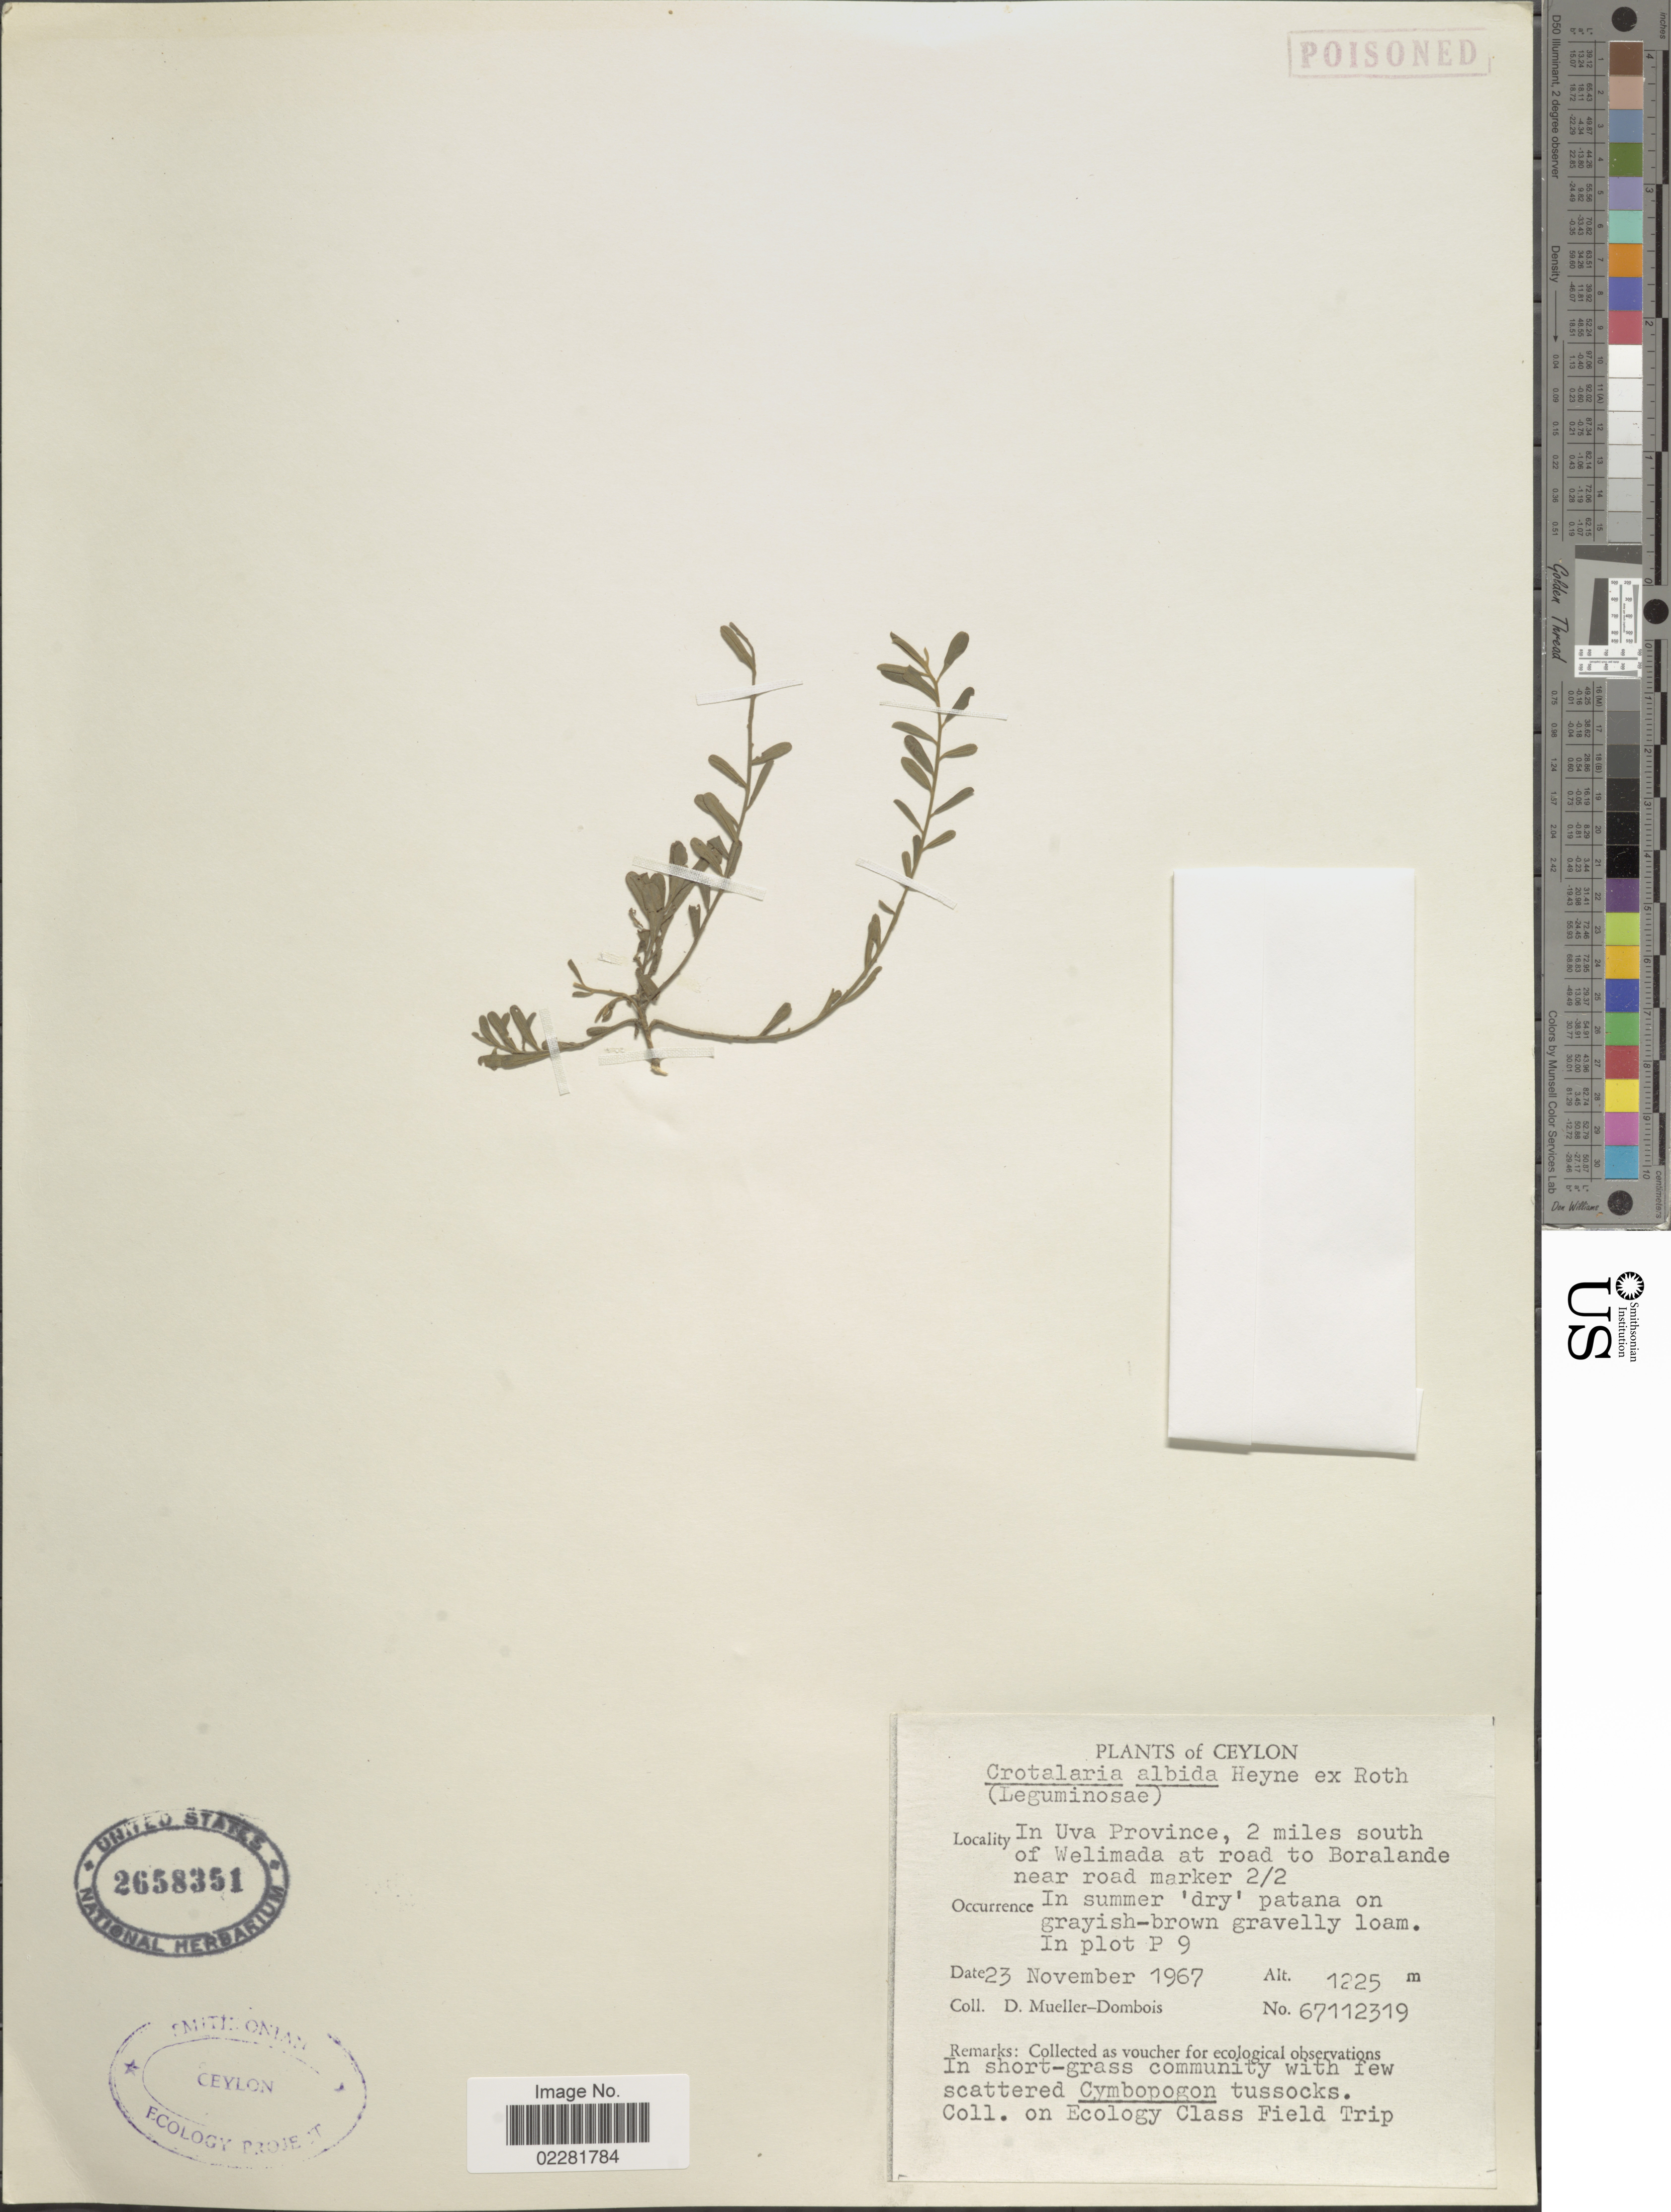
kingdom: Plantae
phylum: Tracheophyta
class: Magnoliopsida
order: Fabales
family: Fabaceae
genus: Crotalaria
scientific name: Crotalaria albida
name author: B. Heyne ex Roth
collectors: D. Mueller-Dombois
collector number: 67112319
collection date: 1967-11-23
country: Sri Lanka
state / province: Uva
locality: Ceylon, 2 miles south of Welimada at road to Boralande near road marker 2/2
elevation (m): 1225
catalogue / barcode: US 2658351